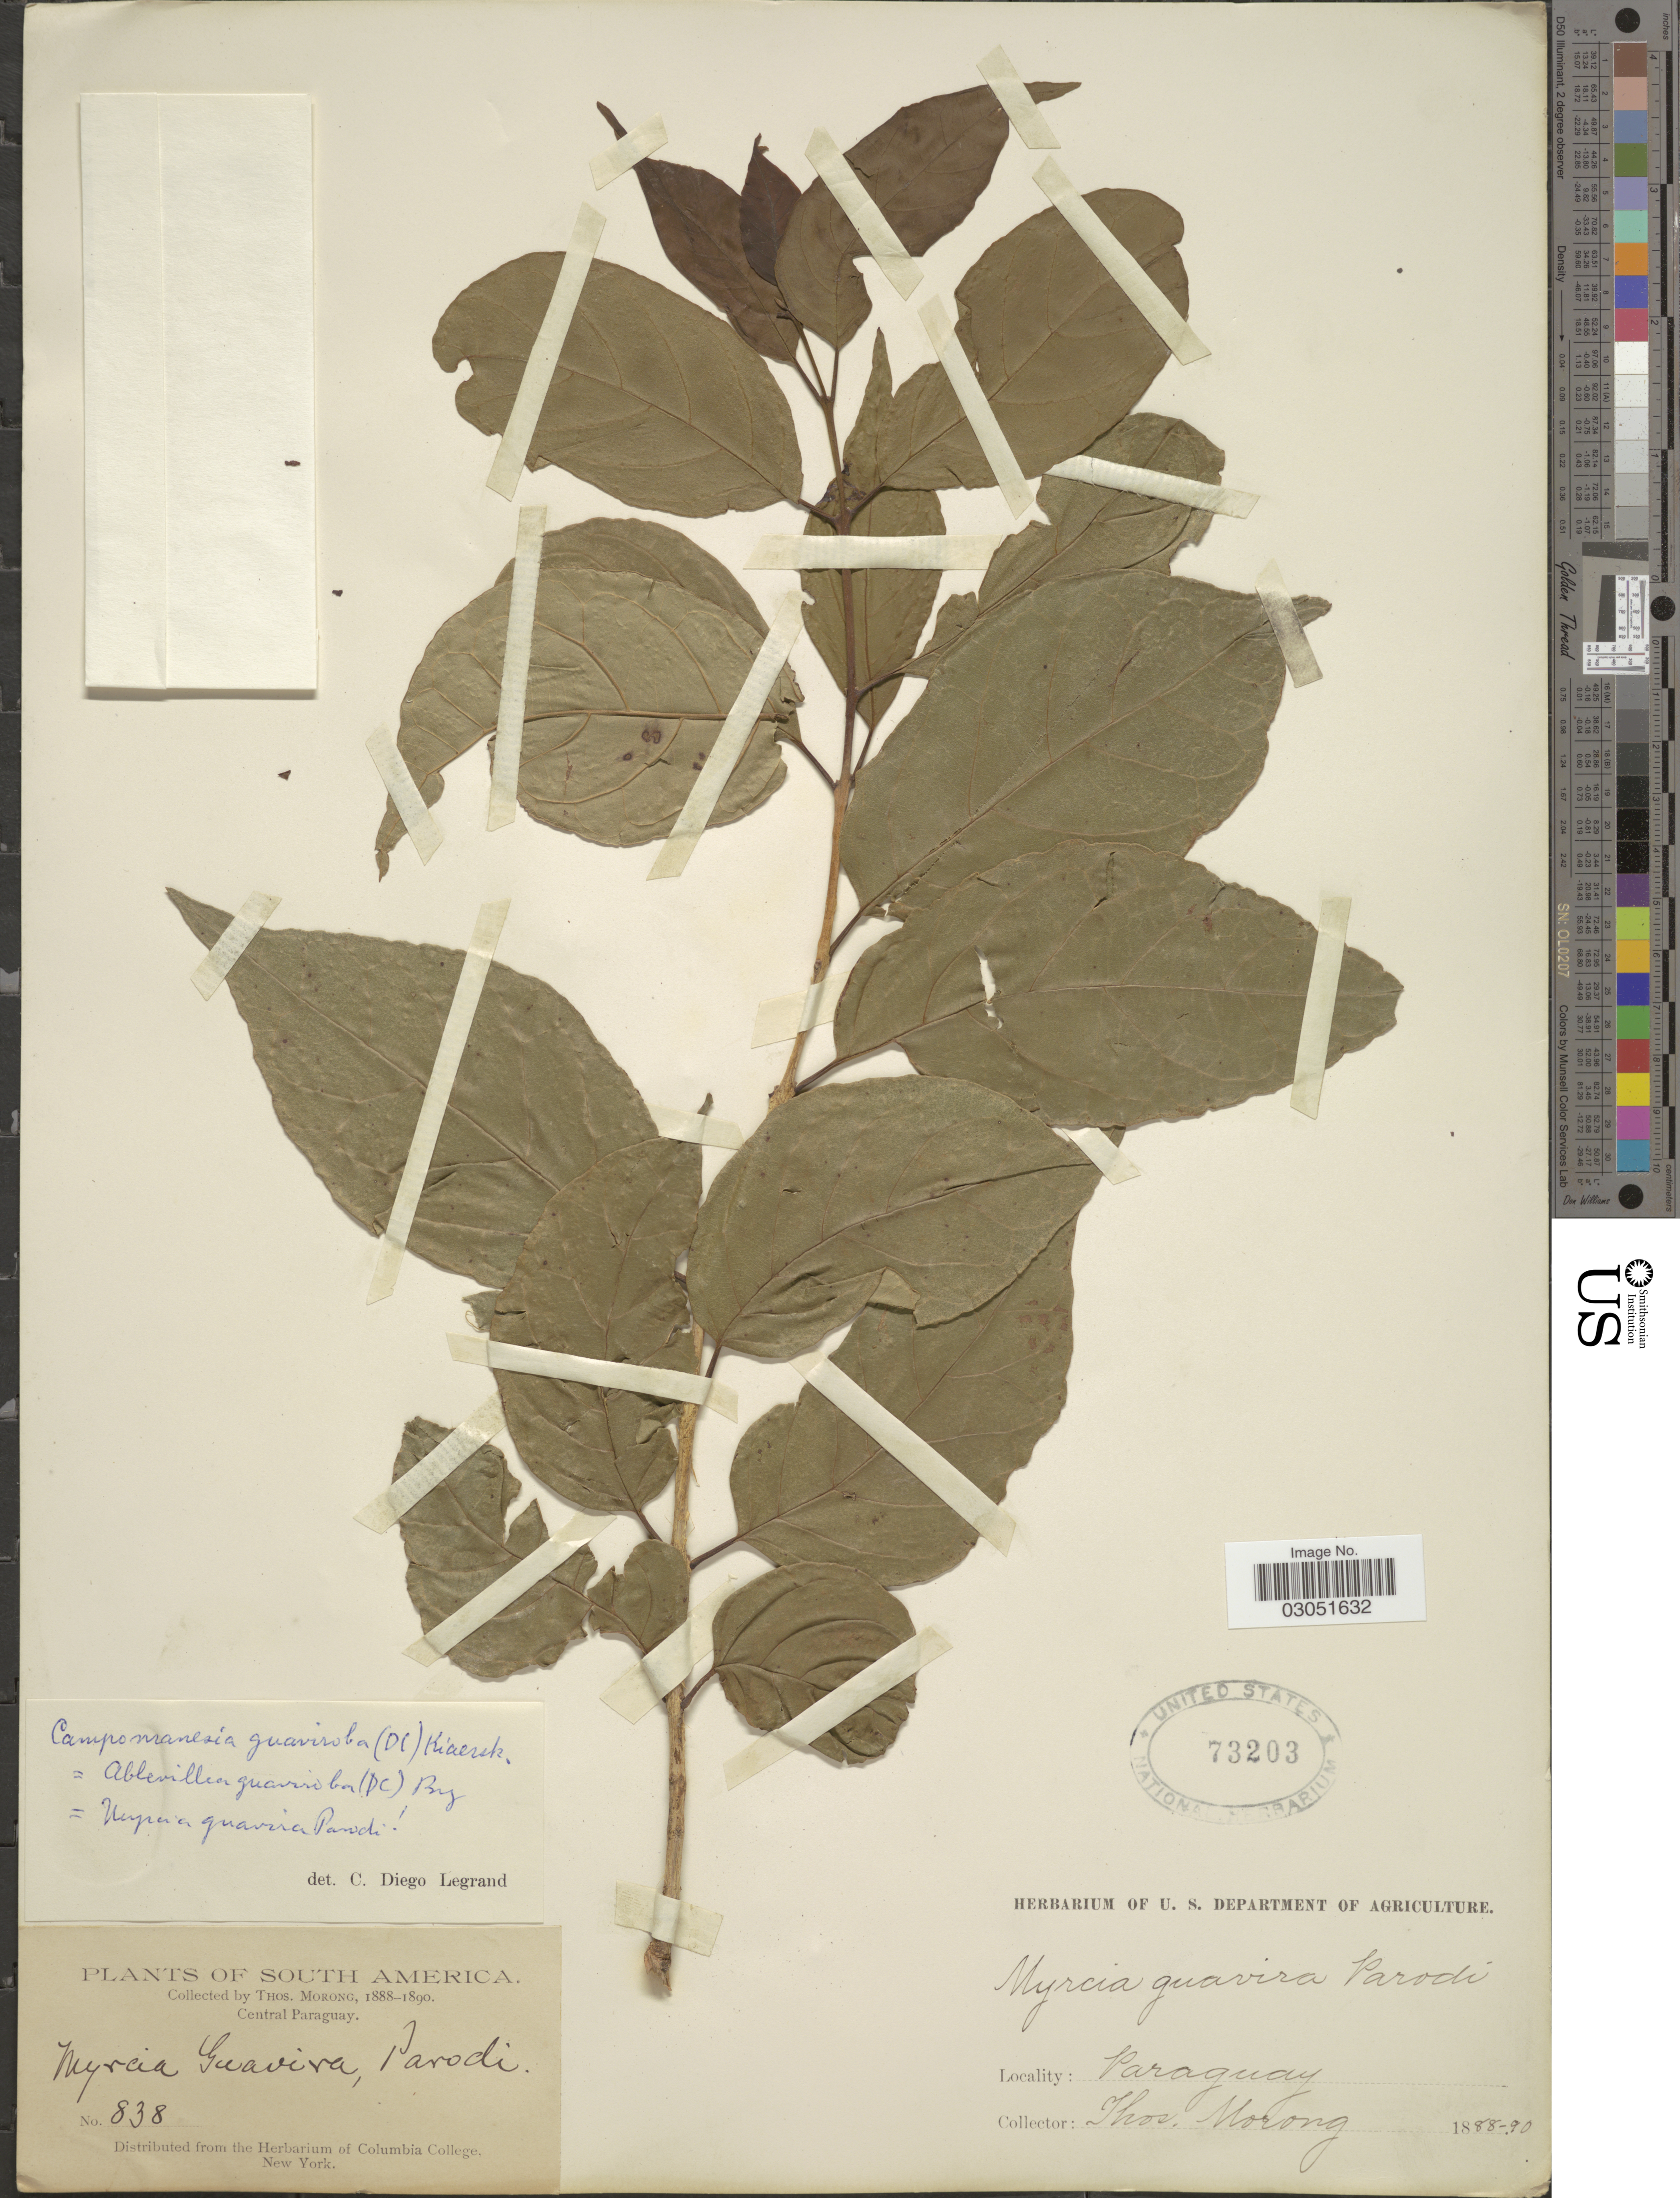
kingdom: Plantae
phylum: Tracheophyta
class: Magnoliopsida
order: Myrtales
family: Myrtaceae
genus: Campomanesia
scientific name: Campomanesia guaviroba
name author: Kiaersk.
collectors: ex herb. T. Morong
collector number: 838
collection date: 1888/1890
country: Paraguay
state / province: Central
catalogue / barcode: US 73203